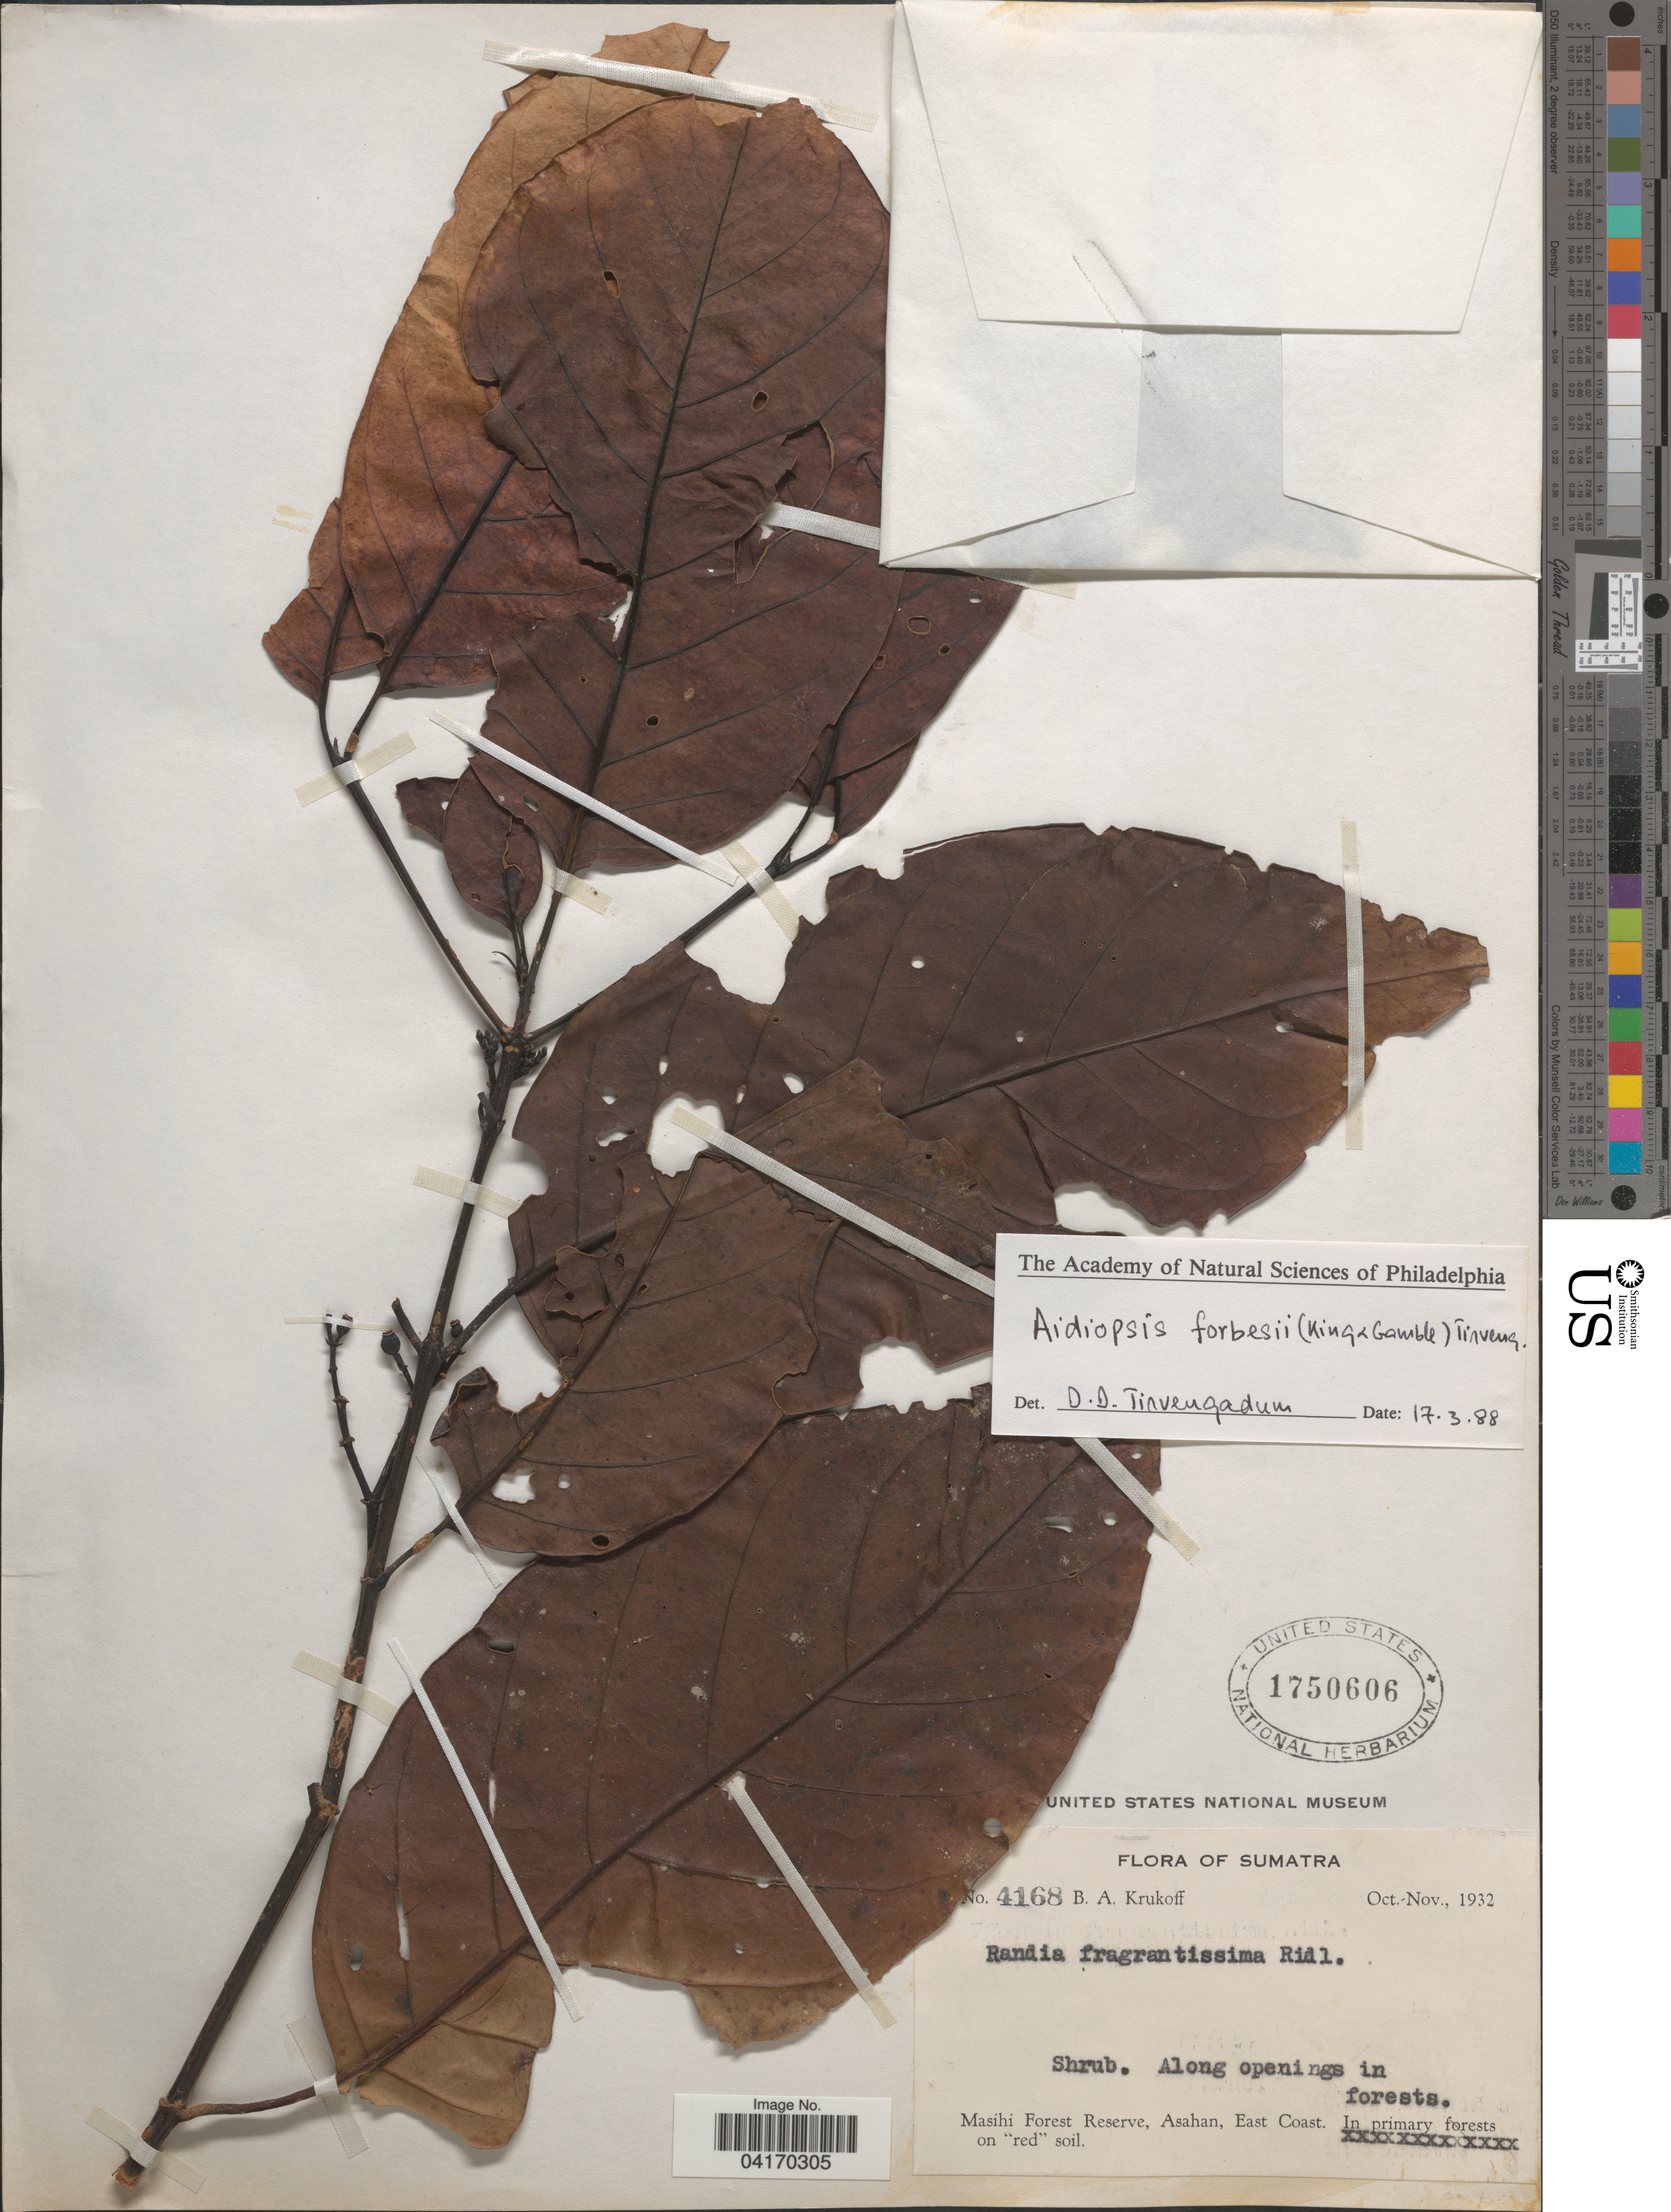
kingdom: Plantae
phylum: Tracheophyta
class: Magnoliopsida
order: Gentianales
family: Rubiaceae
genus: Aidiopsis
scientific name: Aidiopsis forbesii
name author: (King & Gamble) Tirveng.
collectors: B. A. Krukoff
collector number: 4168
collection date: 1932-10/1932-11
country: Indonesia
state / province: Sumatra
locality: Masihi Forest Reserve, Asahan, East Coast.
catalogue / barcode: US 1750606